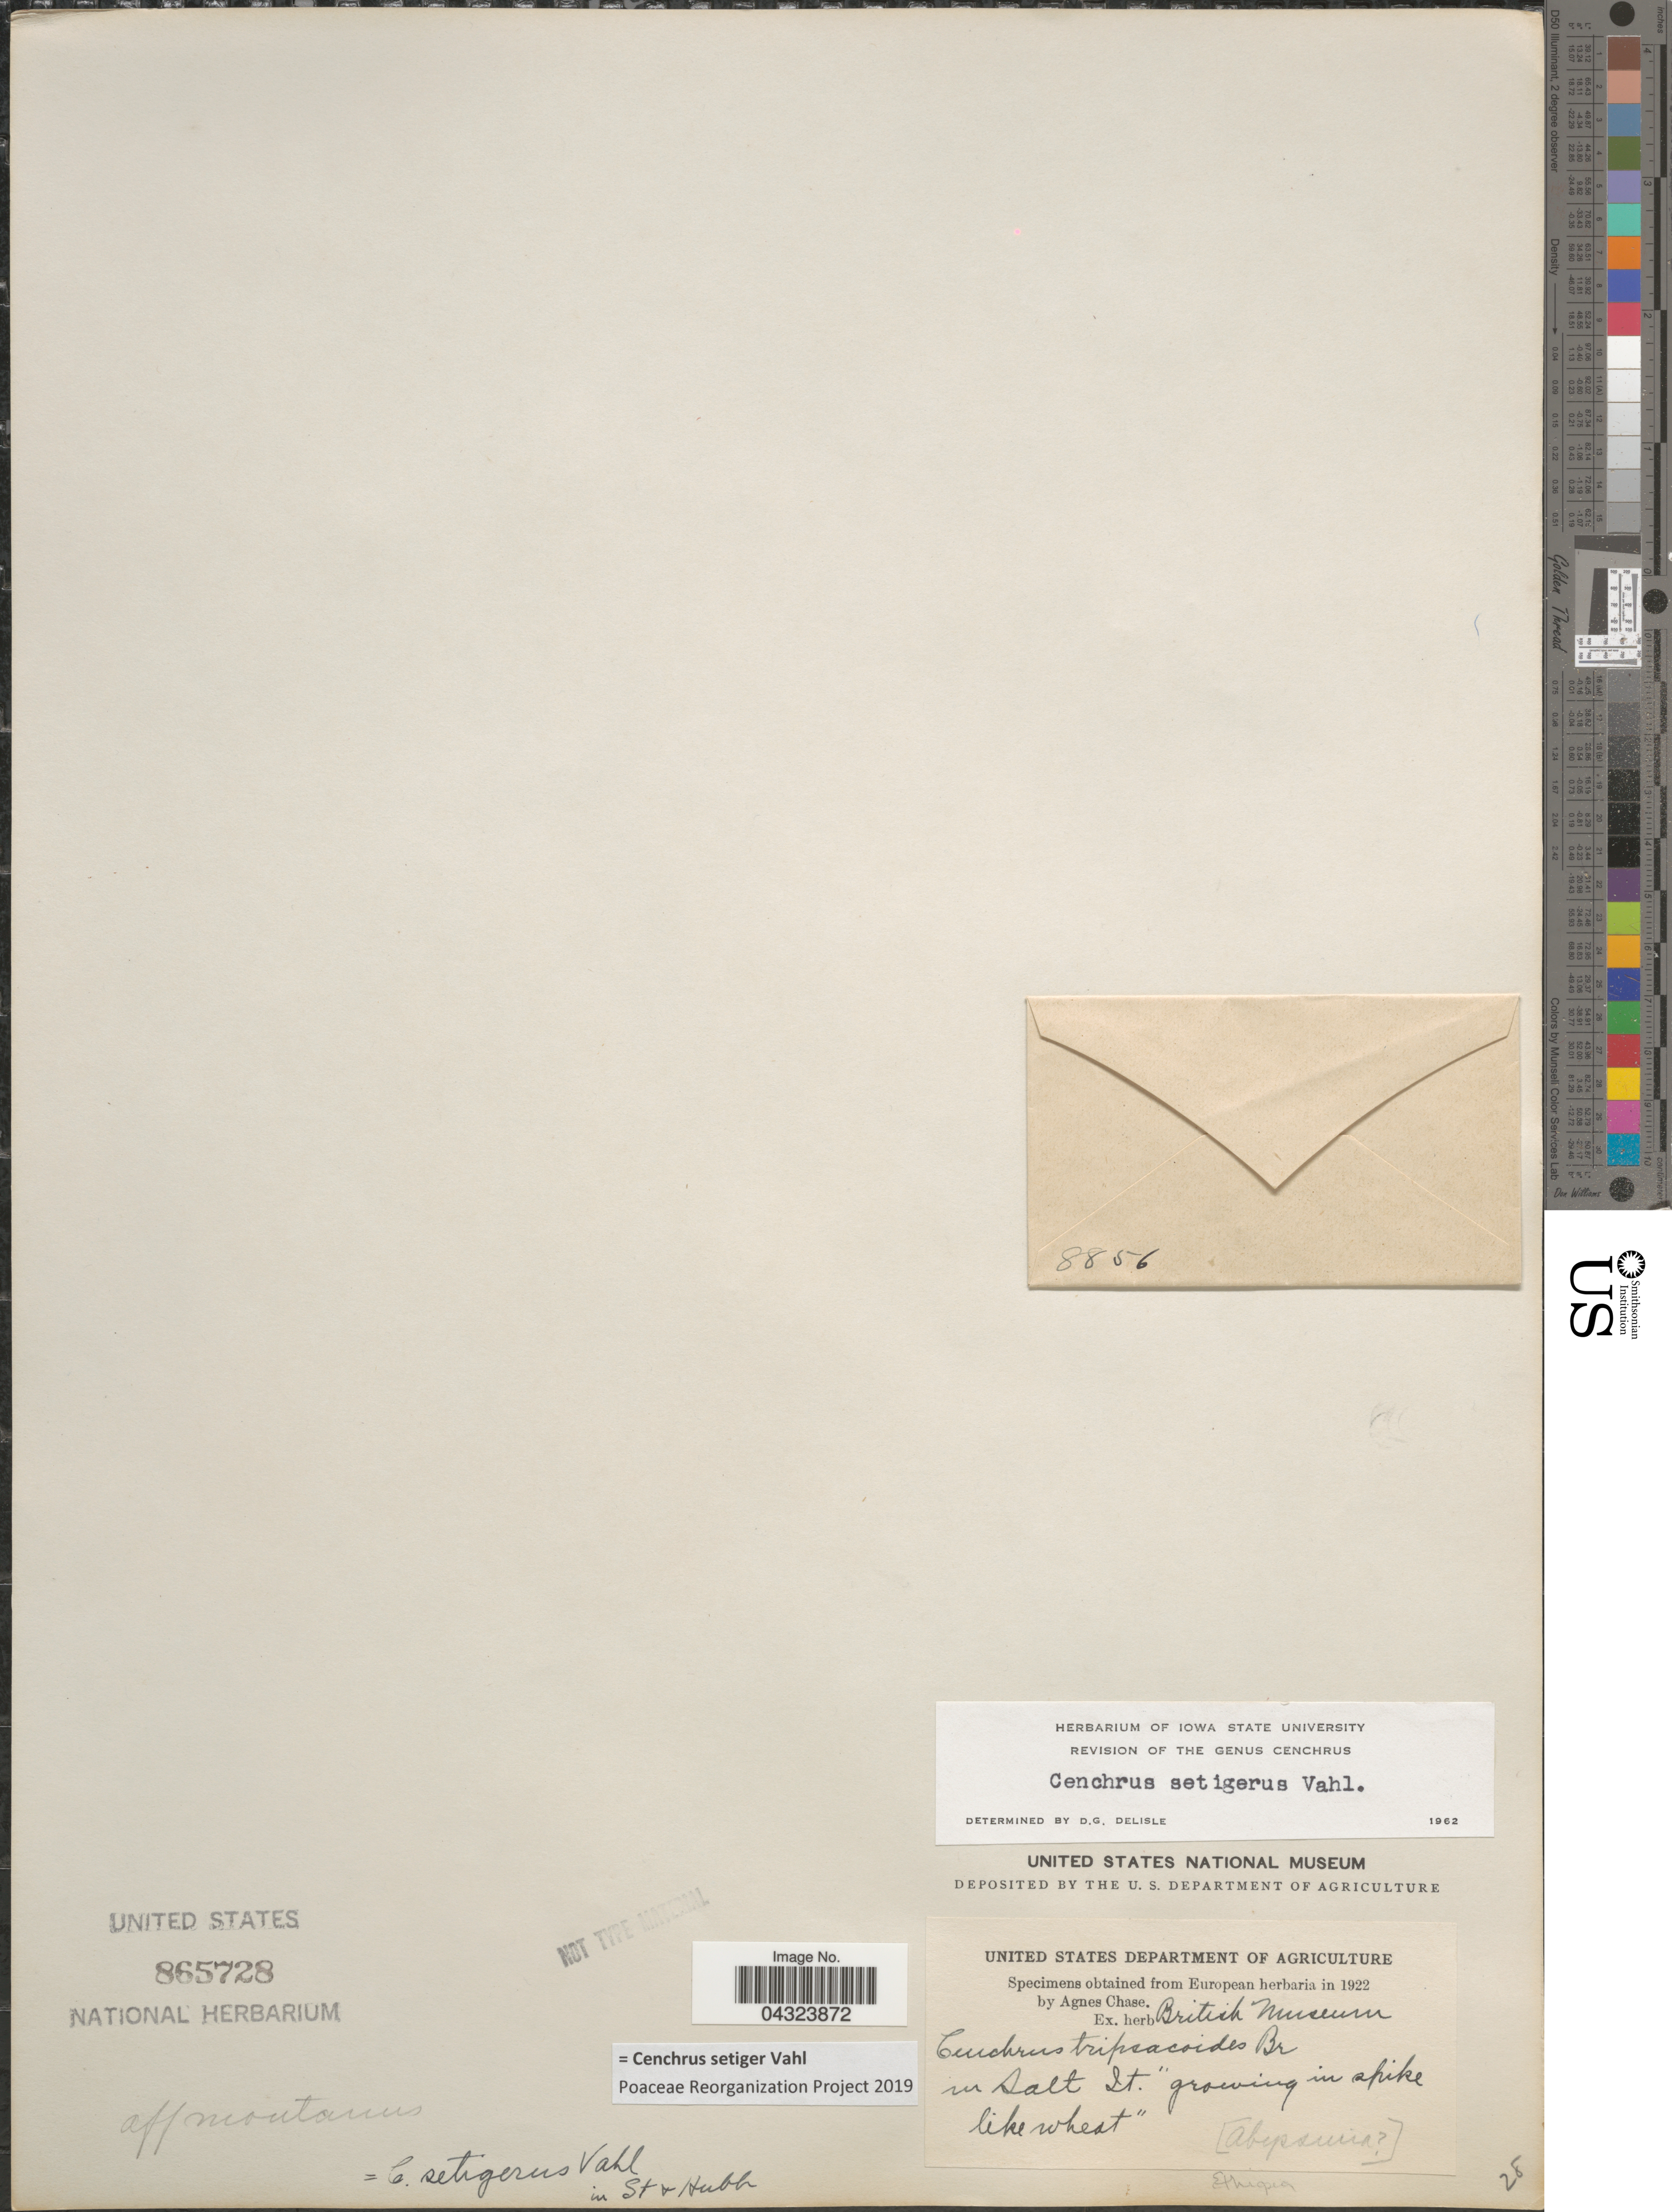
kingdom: Plantae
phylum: Tracheophyta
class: Liliopsida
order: Poales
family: Poaceae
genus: Cenchrus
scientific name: Cenchrus setiger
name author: Vahl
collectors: British Museum (herbarium)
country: Ethiopia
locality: In Salt It. Abyssinia.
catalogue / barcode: US 865728